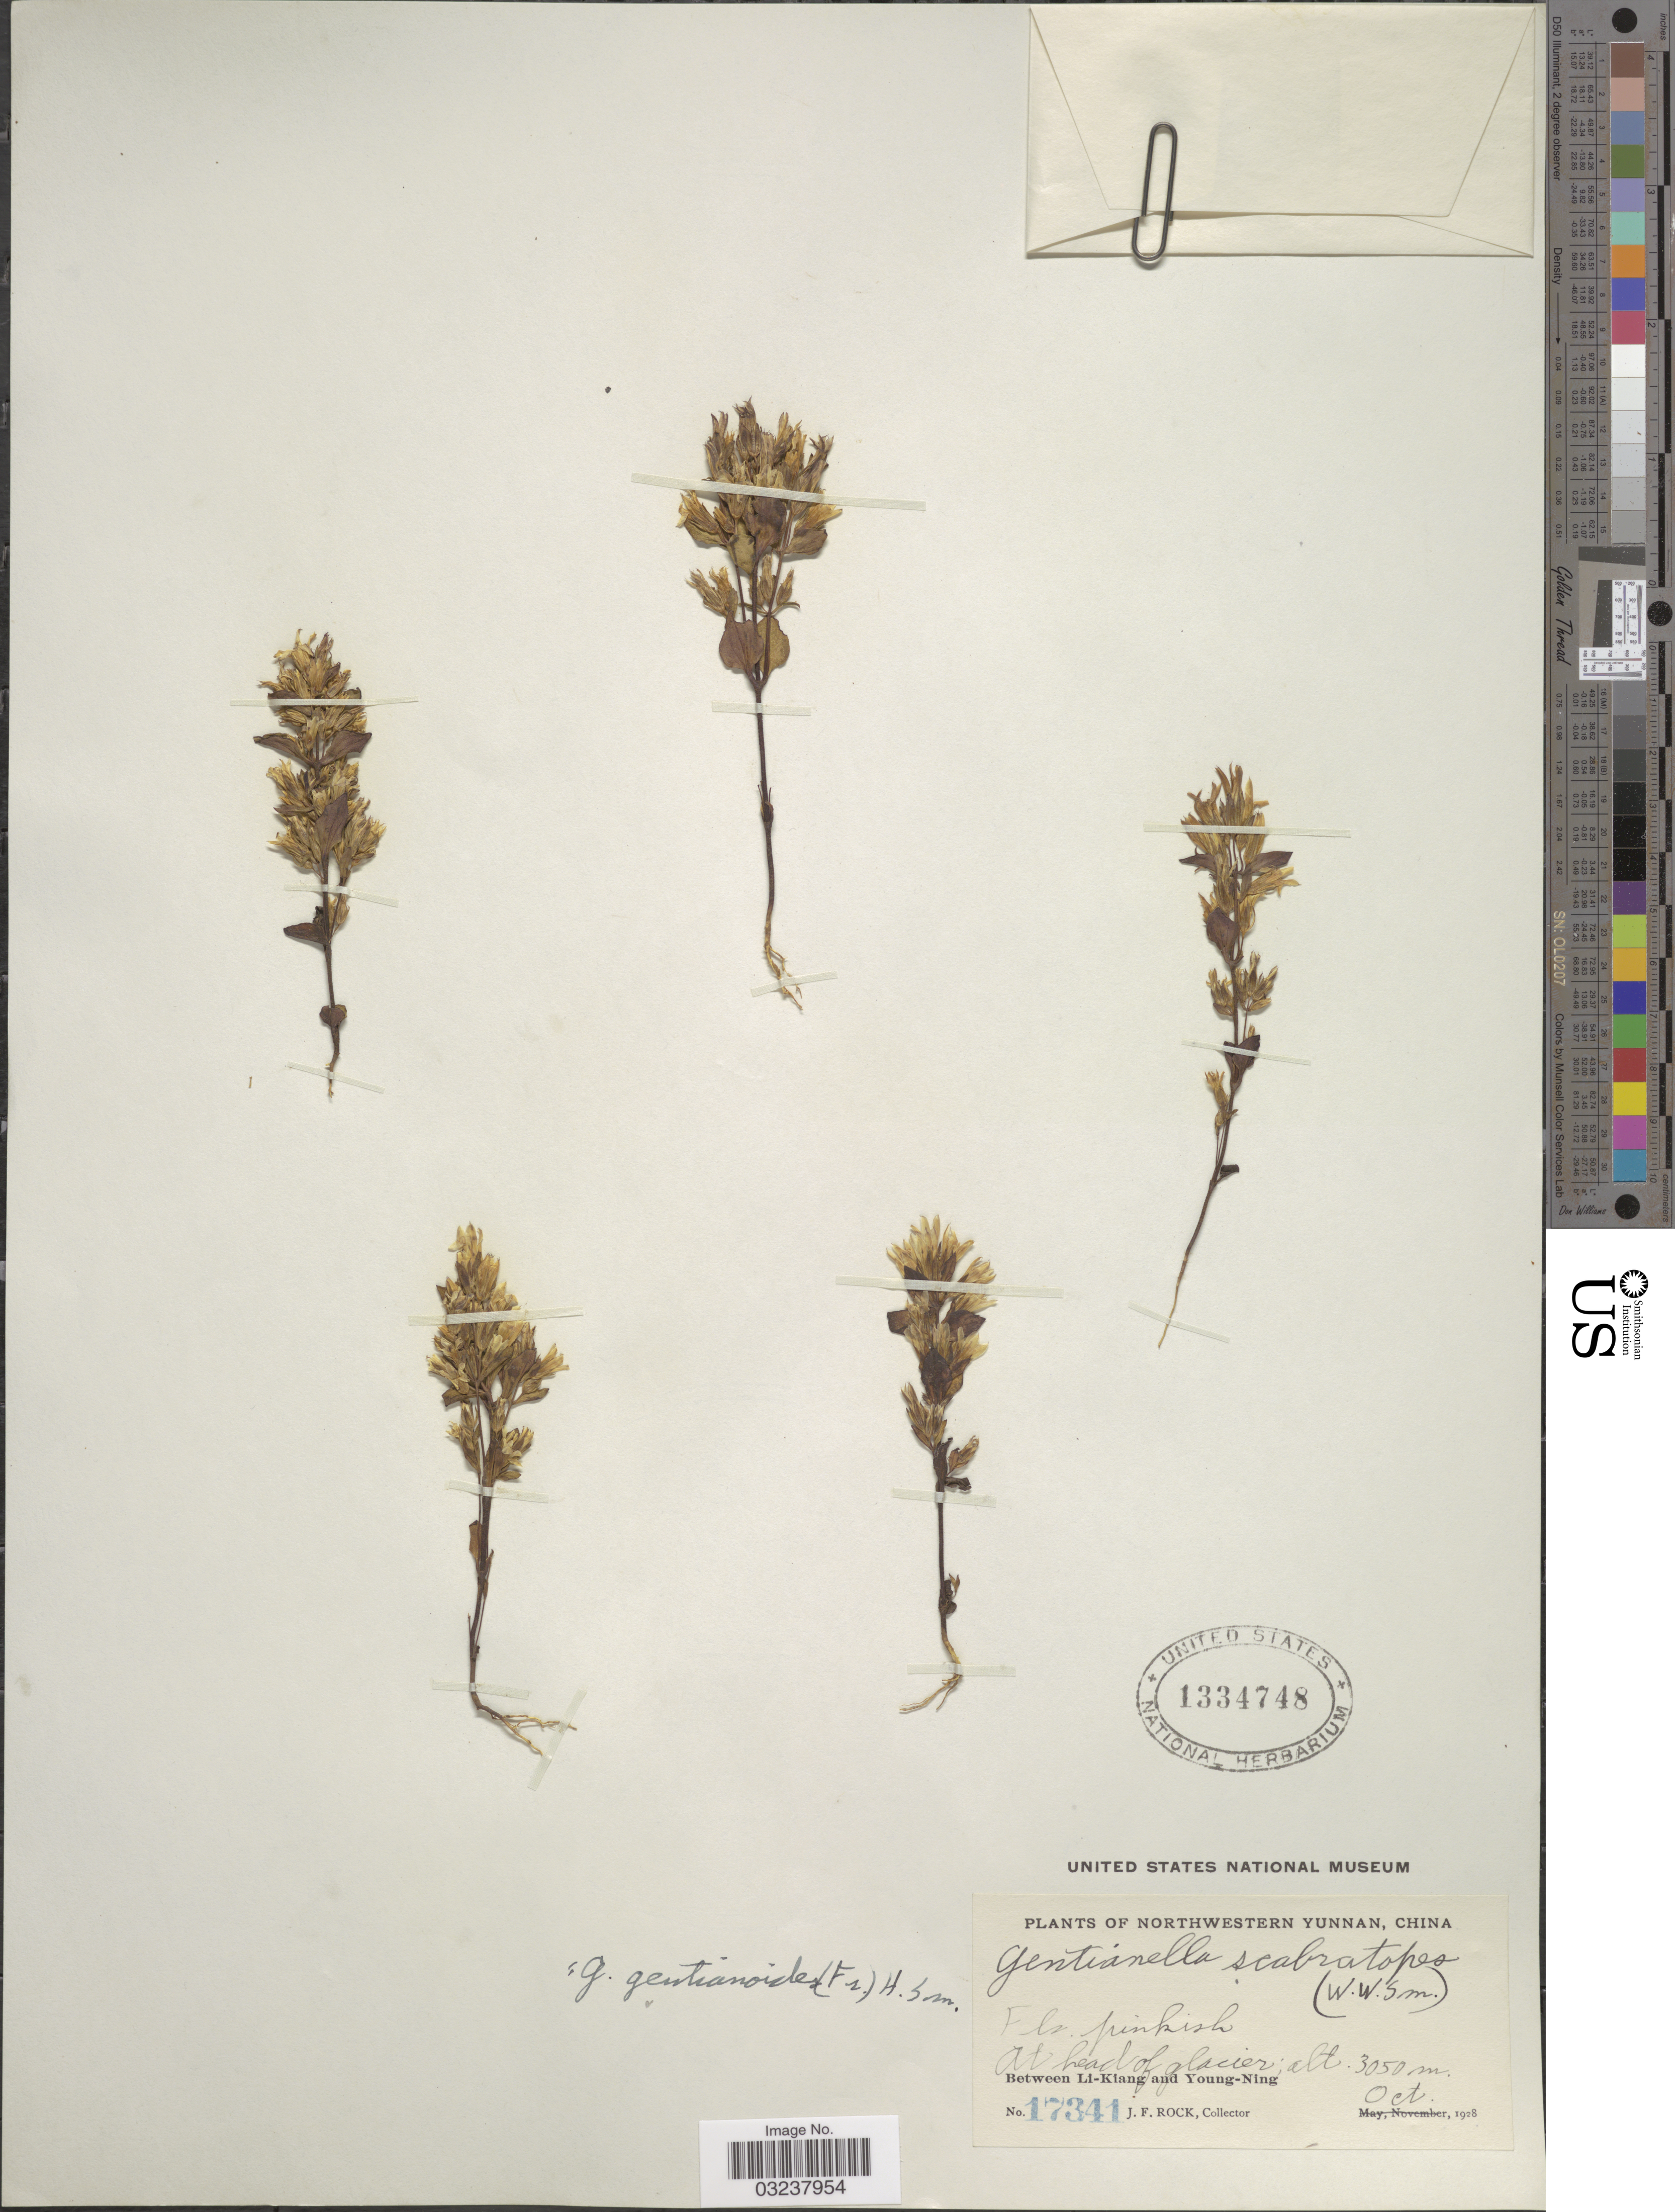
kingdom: Plantae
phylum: Tracheophyta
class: Magnoliopsida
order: Gentianales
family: Gentianaceae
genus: Gentianella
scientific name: Gentianella gentianoides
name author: (Franch.) Harry Sm.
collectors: J. Rock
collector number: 17341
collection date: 1928-10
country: China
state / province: Yunnan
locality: Northwestern Yunnan. Between Li-Kiang and Young-Ning.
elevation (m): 3050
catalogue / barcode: US 1334748